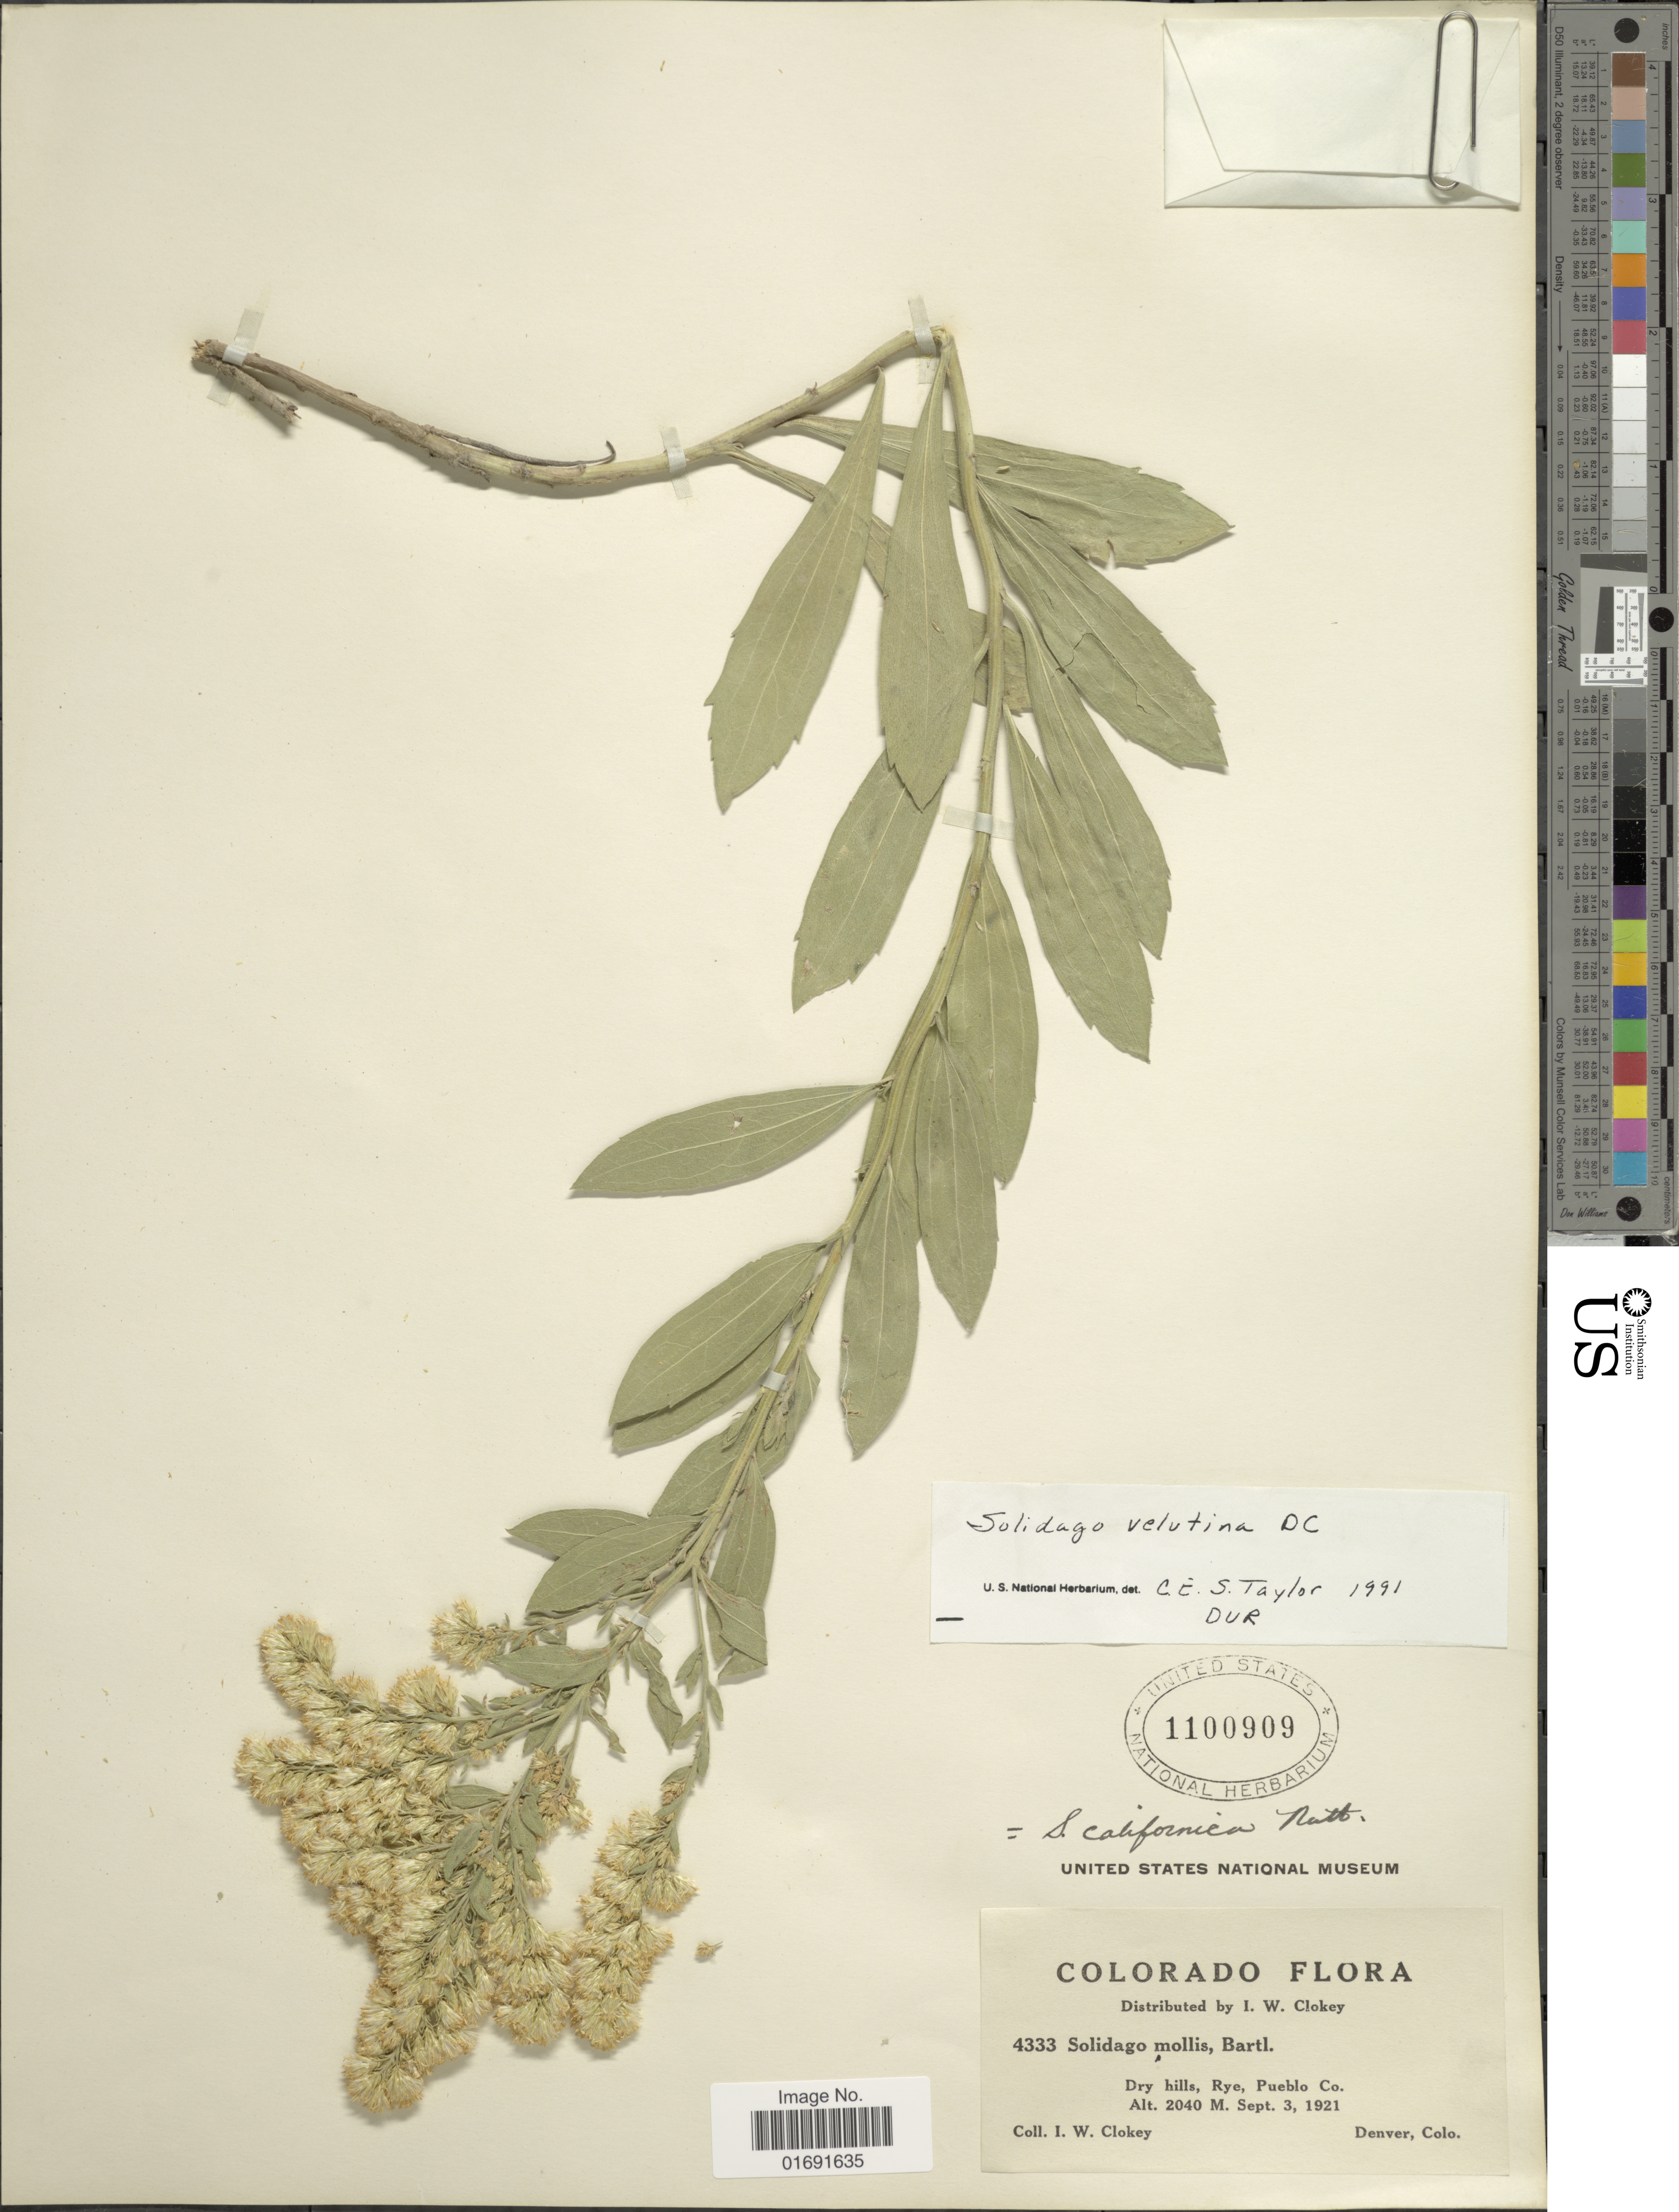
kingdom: Plantae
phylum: Tracheophyta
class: Magnoliopsida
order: Asterales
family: Asteraceae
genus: Solidago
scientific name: Solidago velutina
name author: DC.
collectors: I. W. Clokey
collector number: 4333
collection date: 1921-09-03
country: United States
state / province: Colorado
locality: Dry hills, Rye, Pueblo Co.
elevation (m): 2040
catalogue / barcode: US 1100909